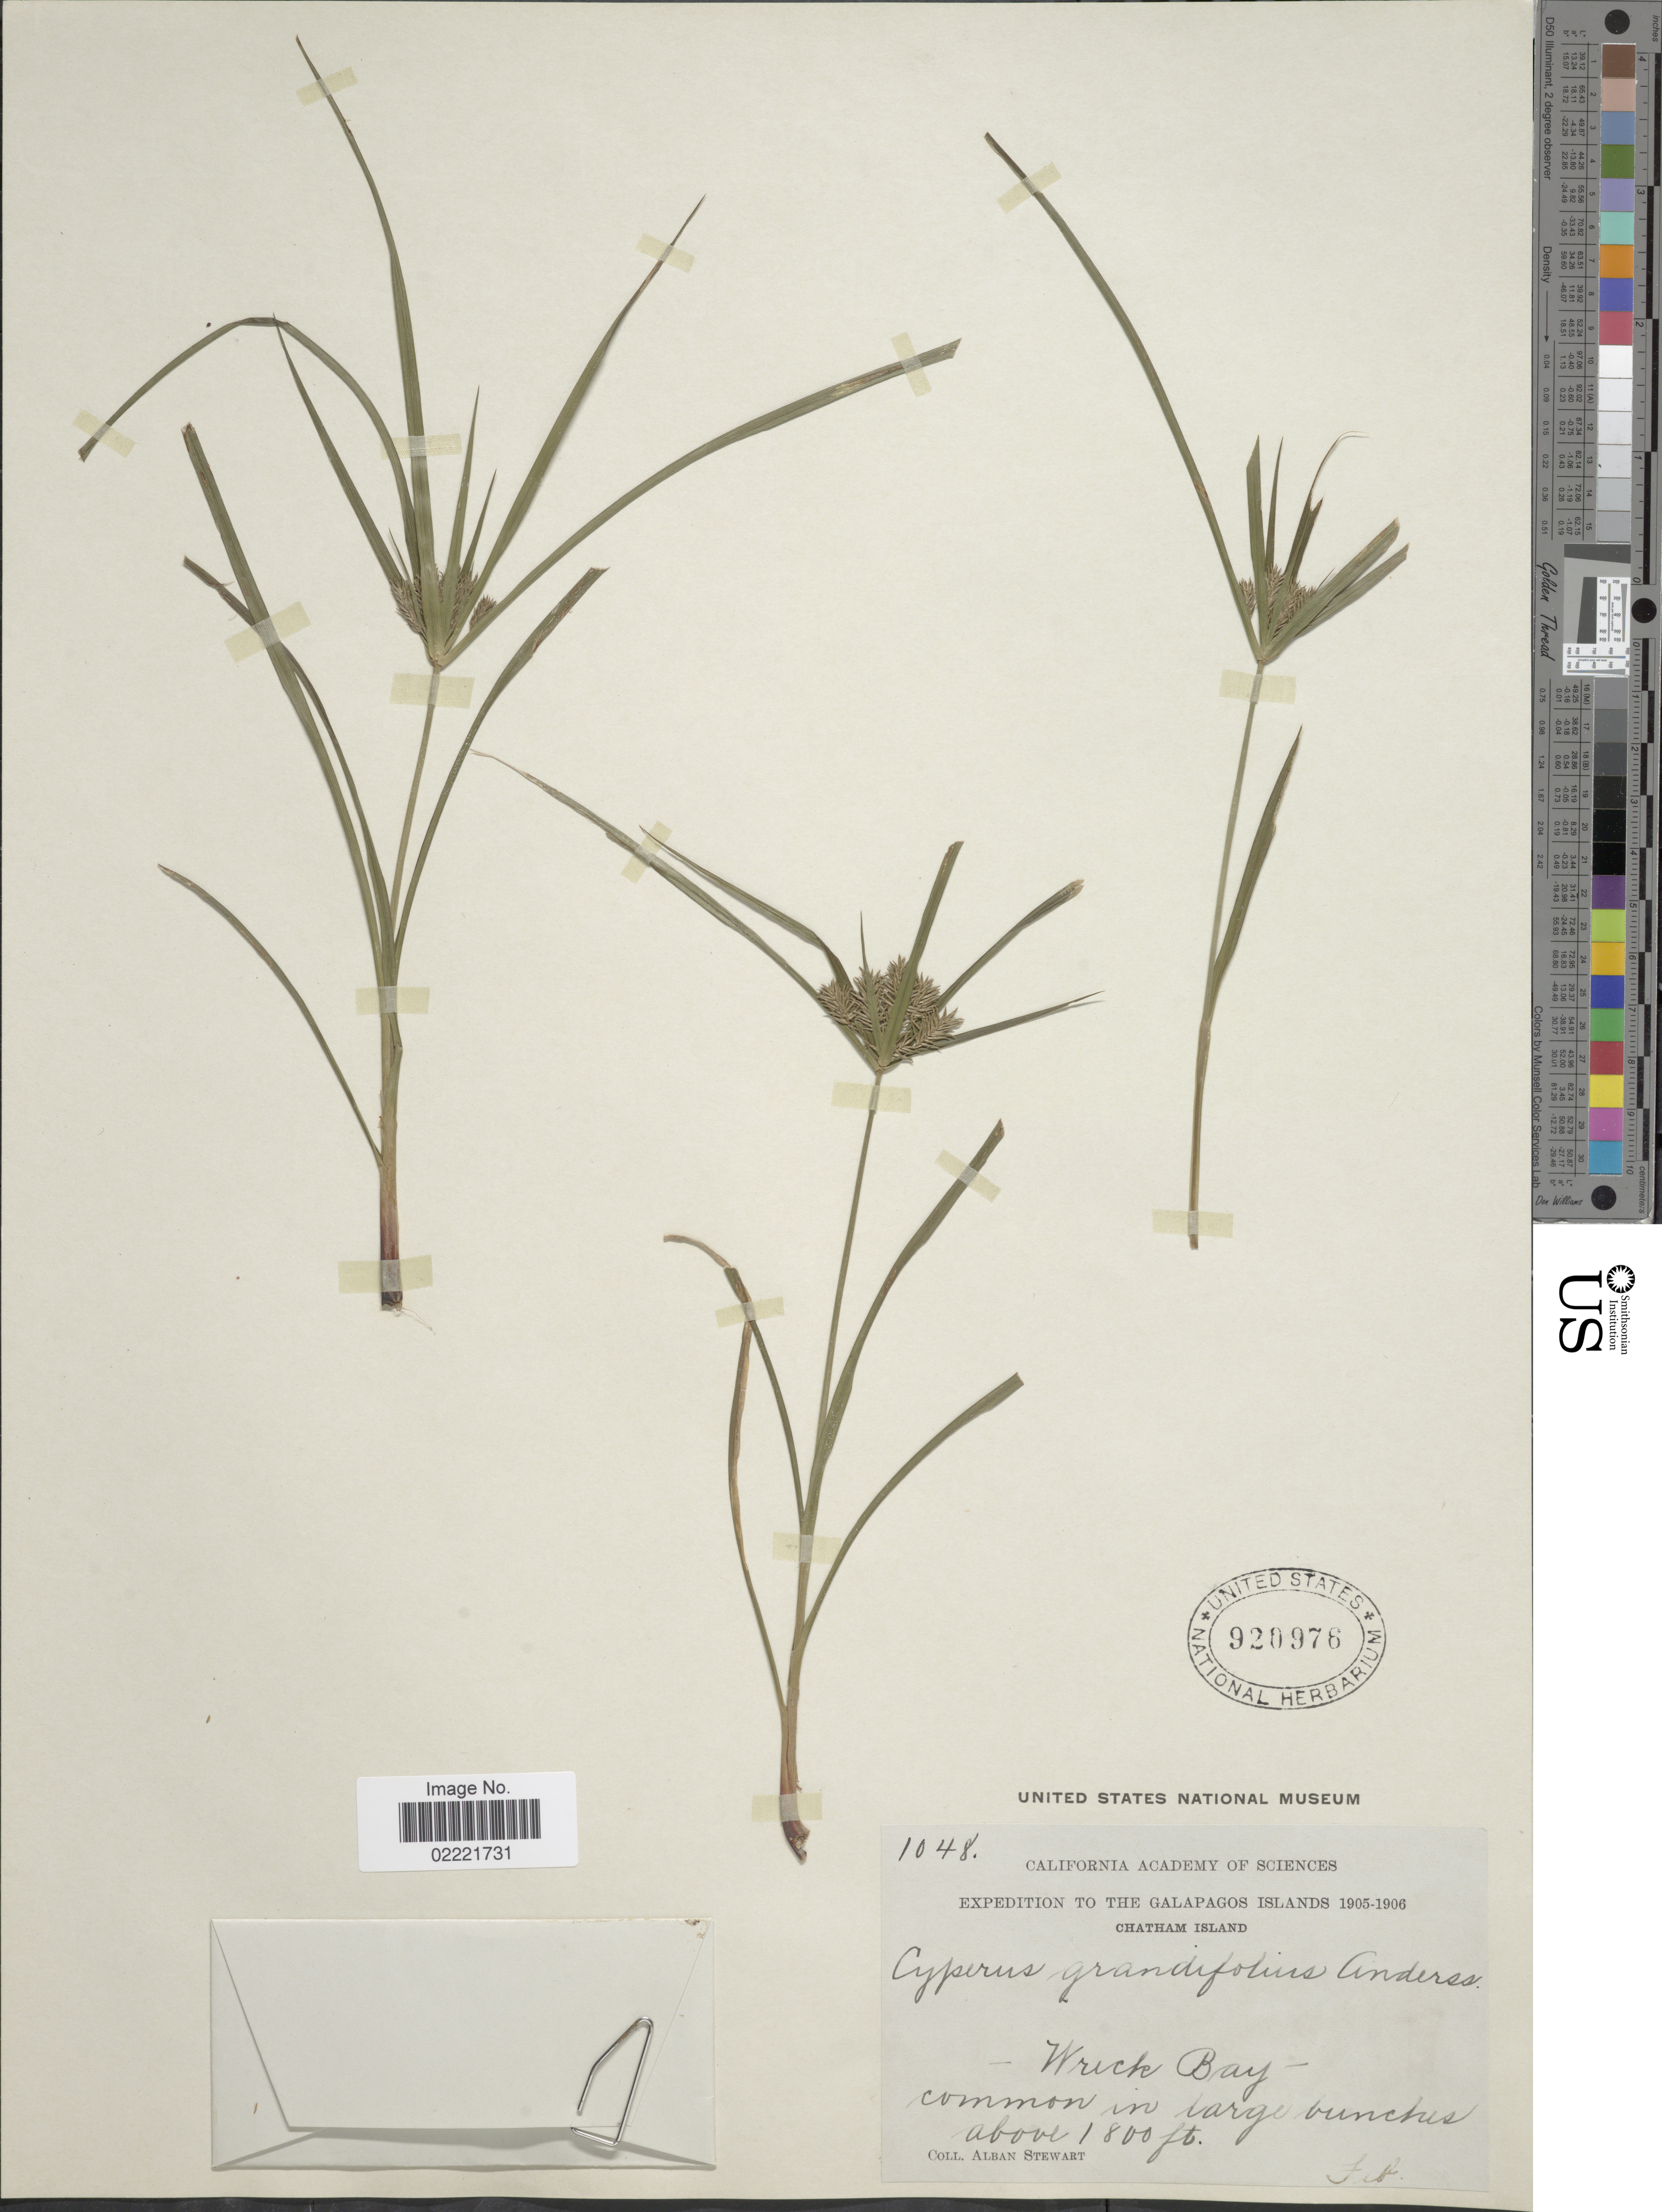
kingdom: Plantae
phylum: Tracheophyta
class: Liliopsida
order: Poales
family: Cyperaceae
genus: Cyperus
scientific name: Cyperus grandifolius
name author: Andersson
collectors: A. Stewart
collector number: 1048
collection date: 1905-02/1906-02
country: Ecuador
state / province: Colón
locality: Galapagos Islands. Chatham Island. Wreck Bay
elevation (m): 549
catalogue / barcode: US 920976